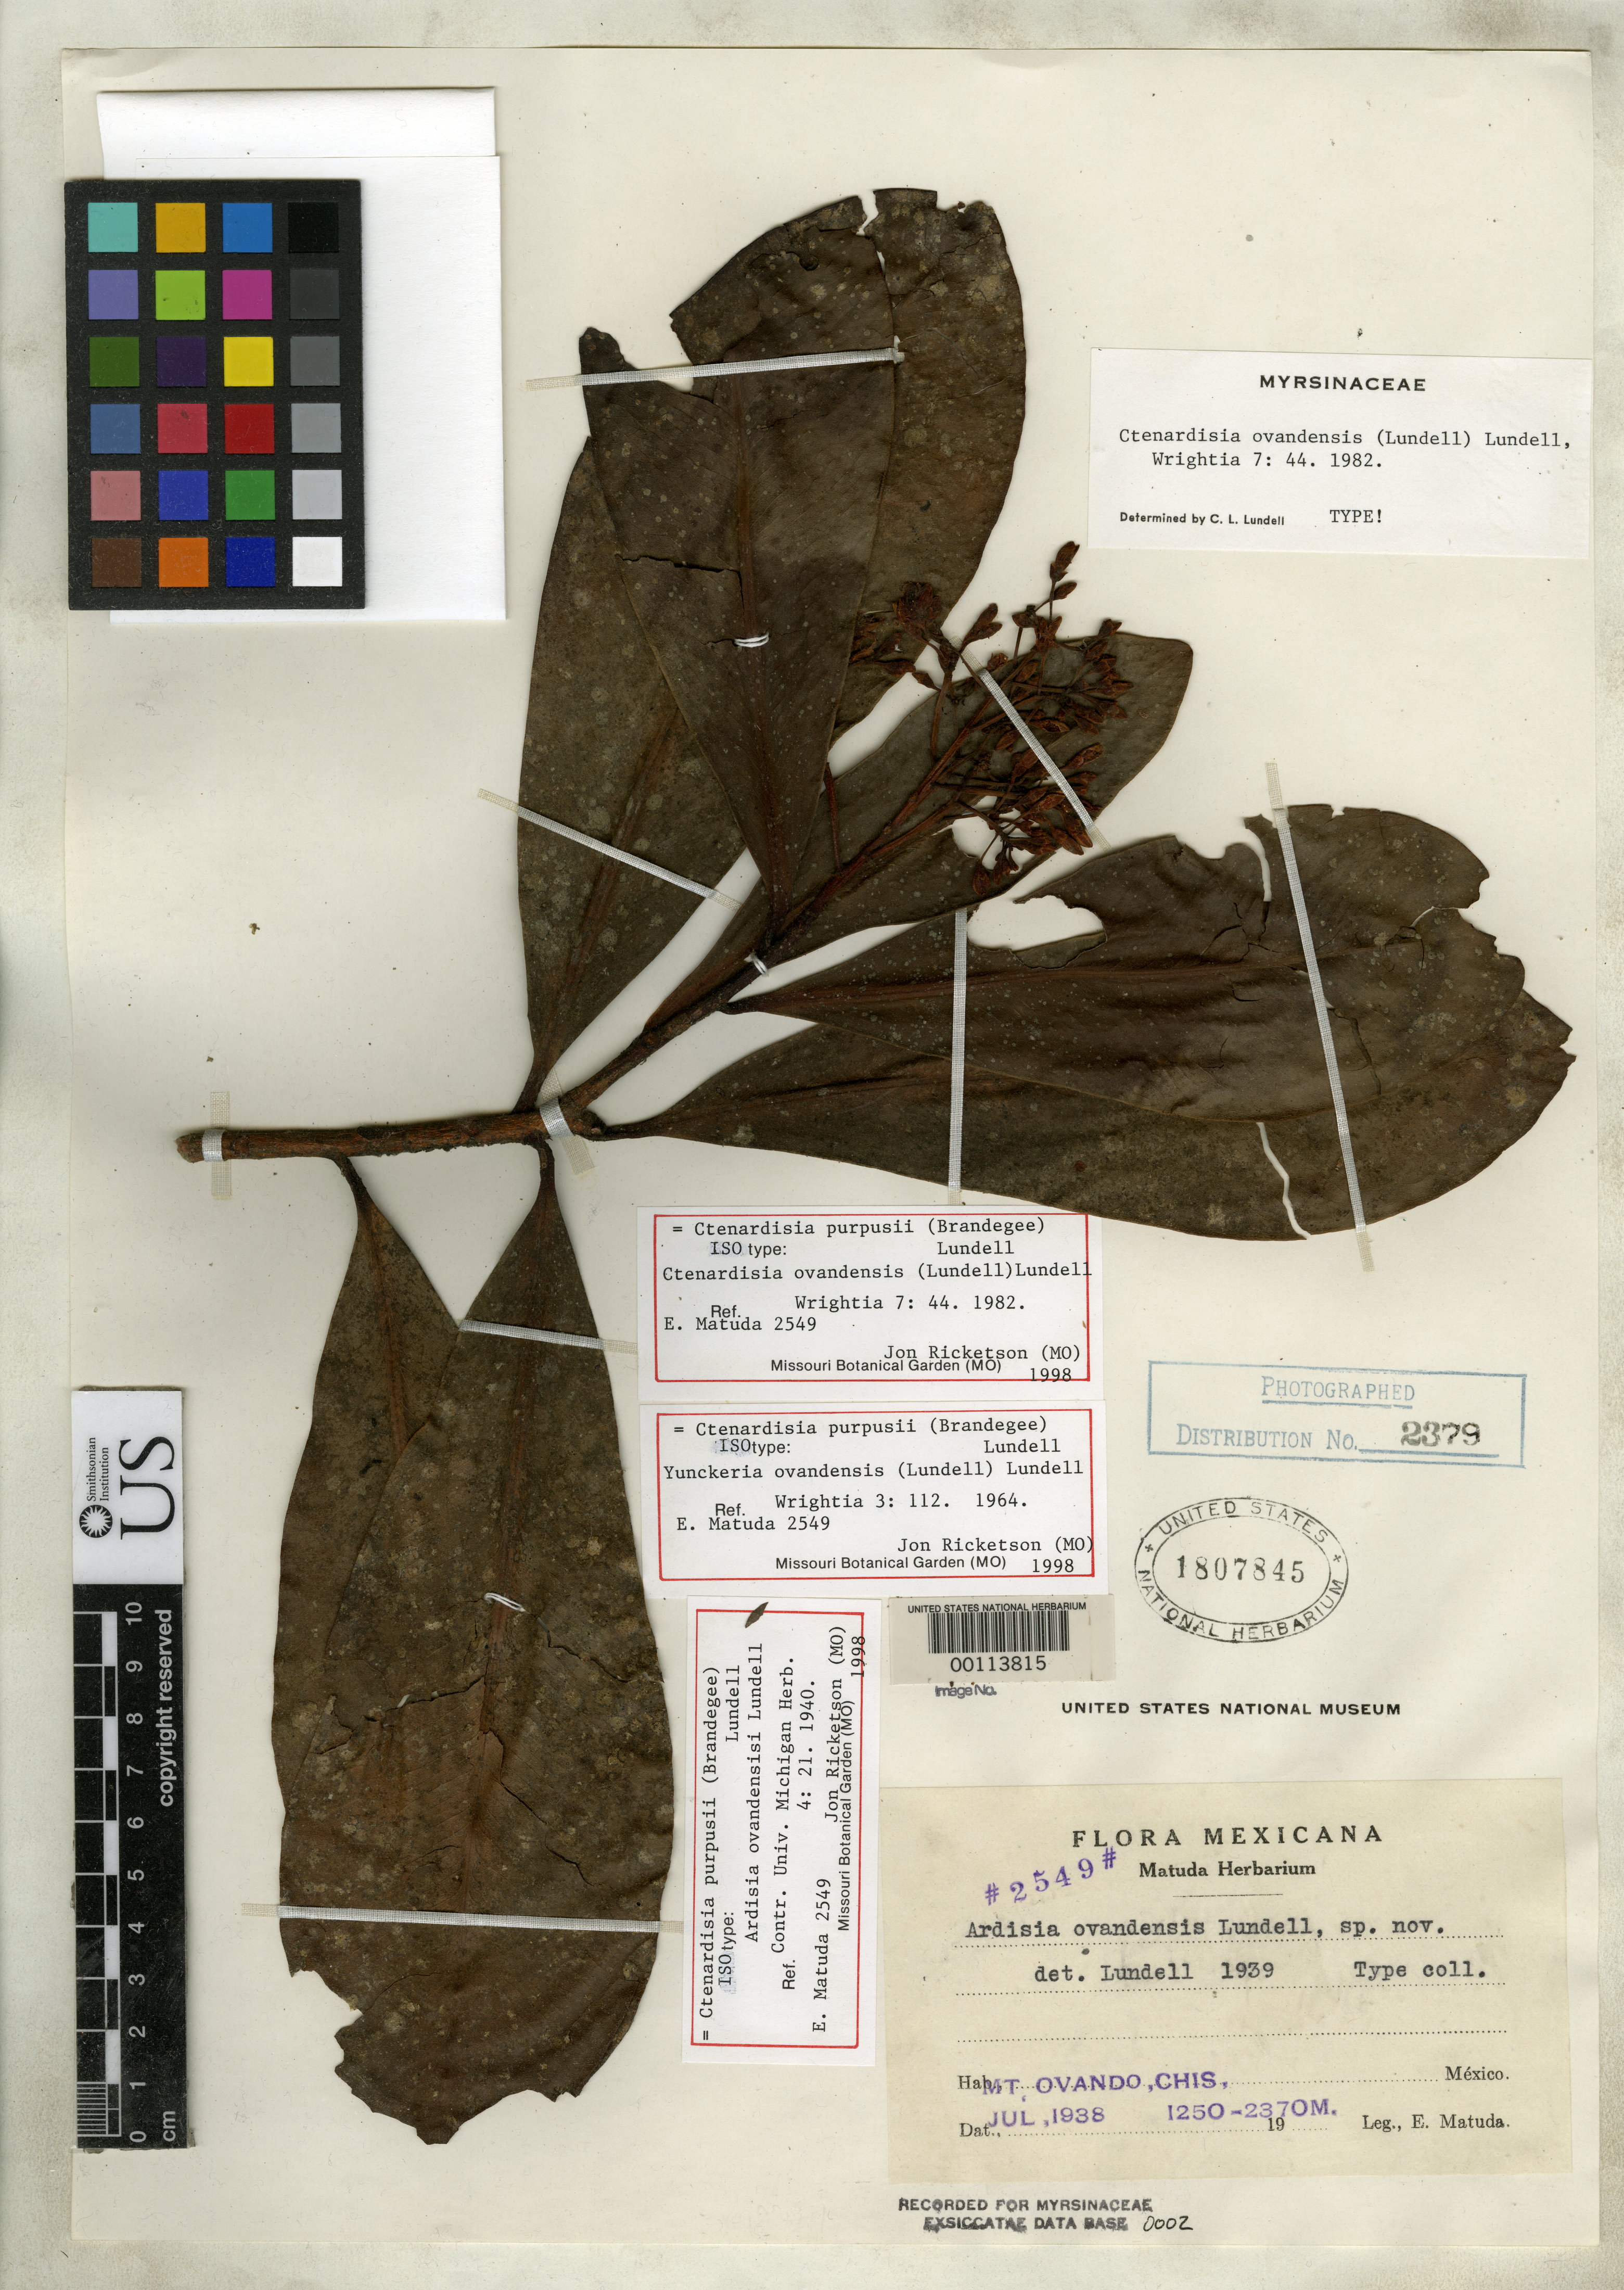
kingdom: Plantae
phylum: Tracheophyta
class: Magnoliopsida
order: Ericales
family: Primulaceae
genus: Ardisia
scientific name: Ardisia ovandensis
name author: Lundell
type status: Isotype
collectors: E. Matuda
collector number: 2549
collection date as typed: Jul 1938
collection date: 1938-07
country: Mexico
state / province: Chiapas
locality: Mt. Ovando.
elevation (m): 1250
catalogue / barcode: US 1807845